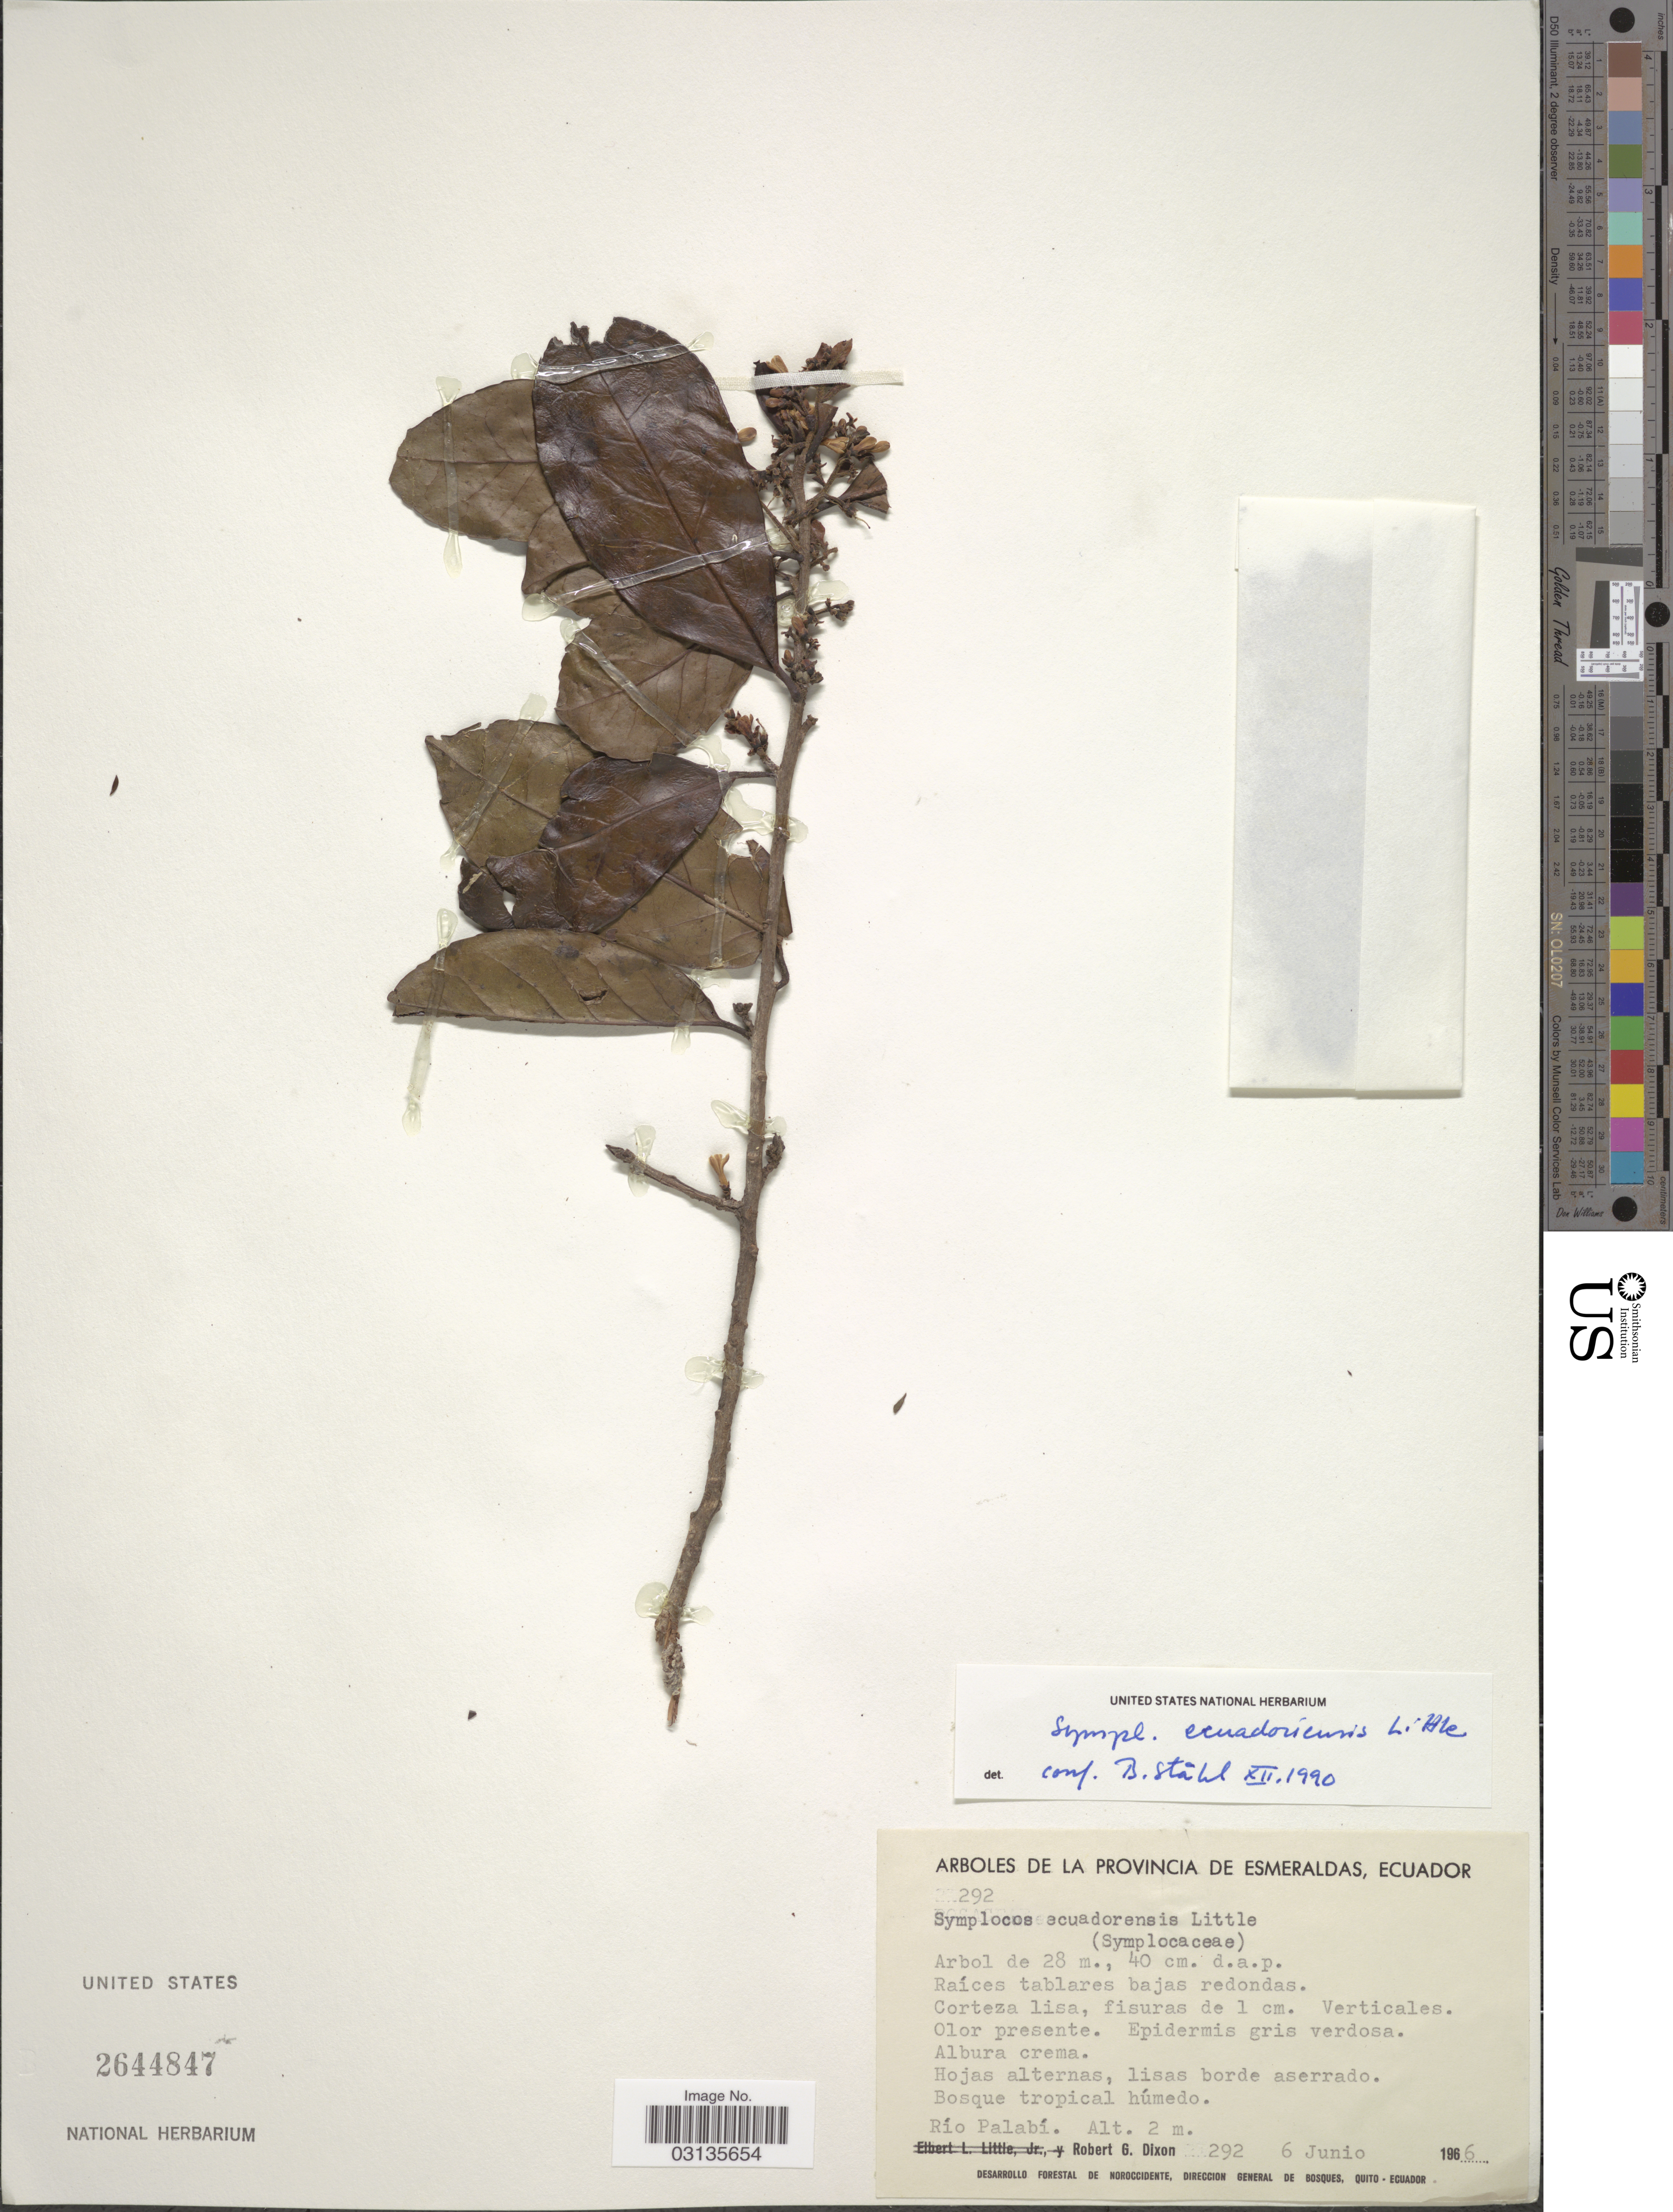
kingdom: Plantae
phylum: Tracheophyta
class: Magnoliopsida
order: Ericales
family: Symplocaceae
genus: Symplocos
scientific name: Symplocos ecuadorensis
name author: Little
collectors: R. G. Dixon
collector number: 292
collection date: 1966-06-06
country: Ecuador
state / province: Esmeraldas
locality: Río Palabí.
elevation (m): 2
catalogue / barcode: US 2644847